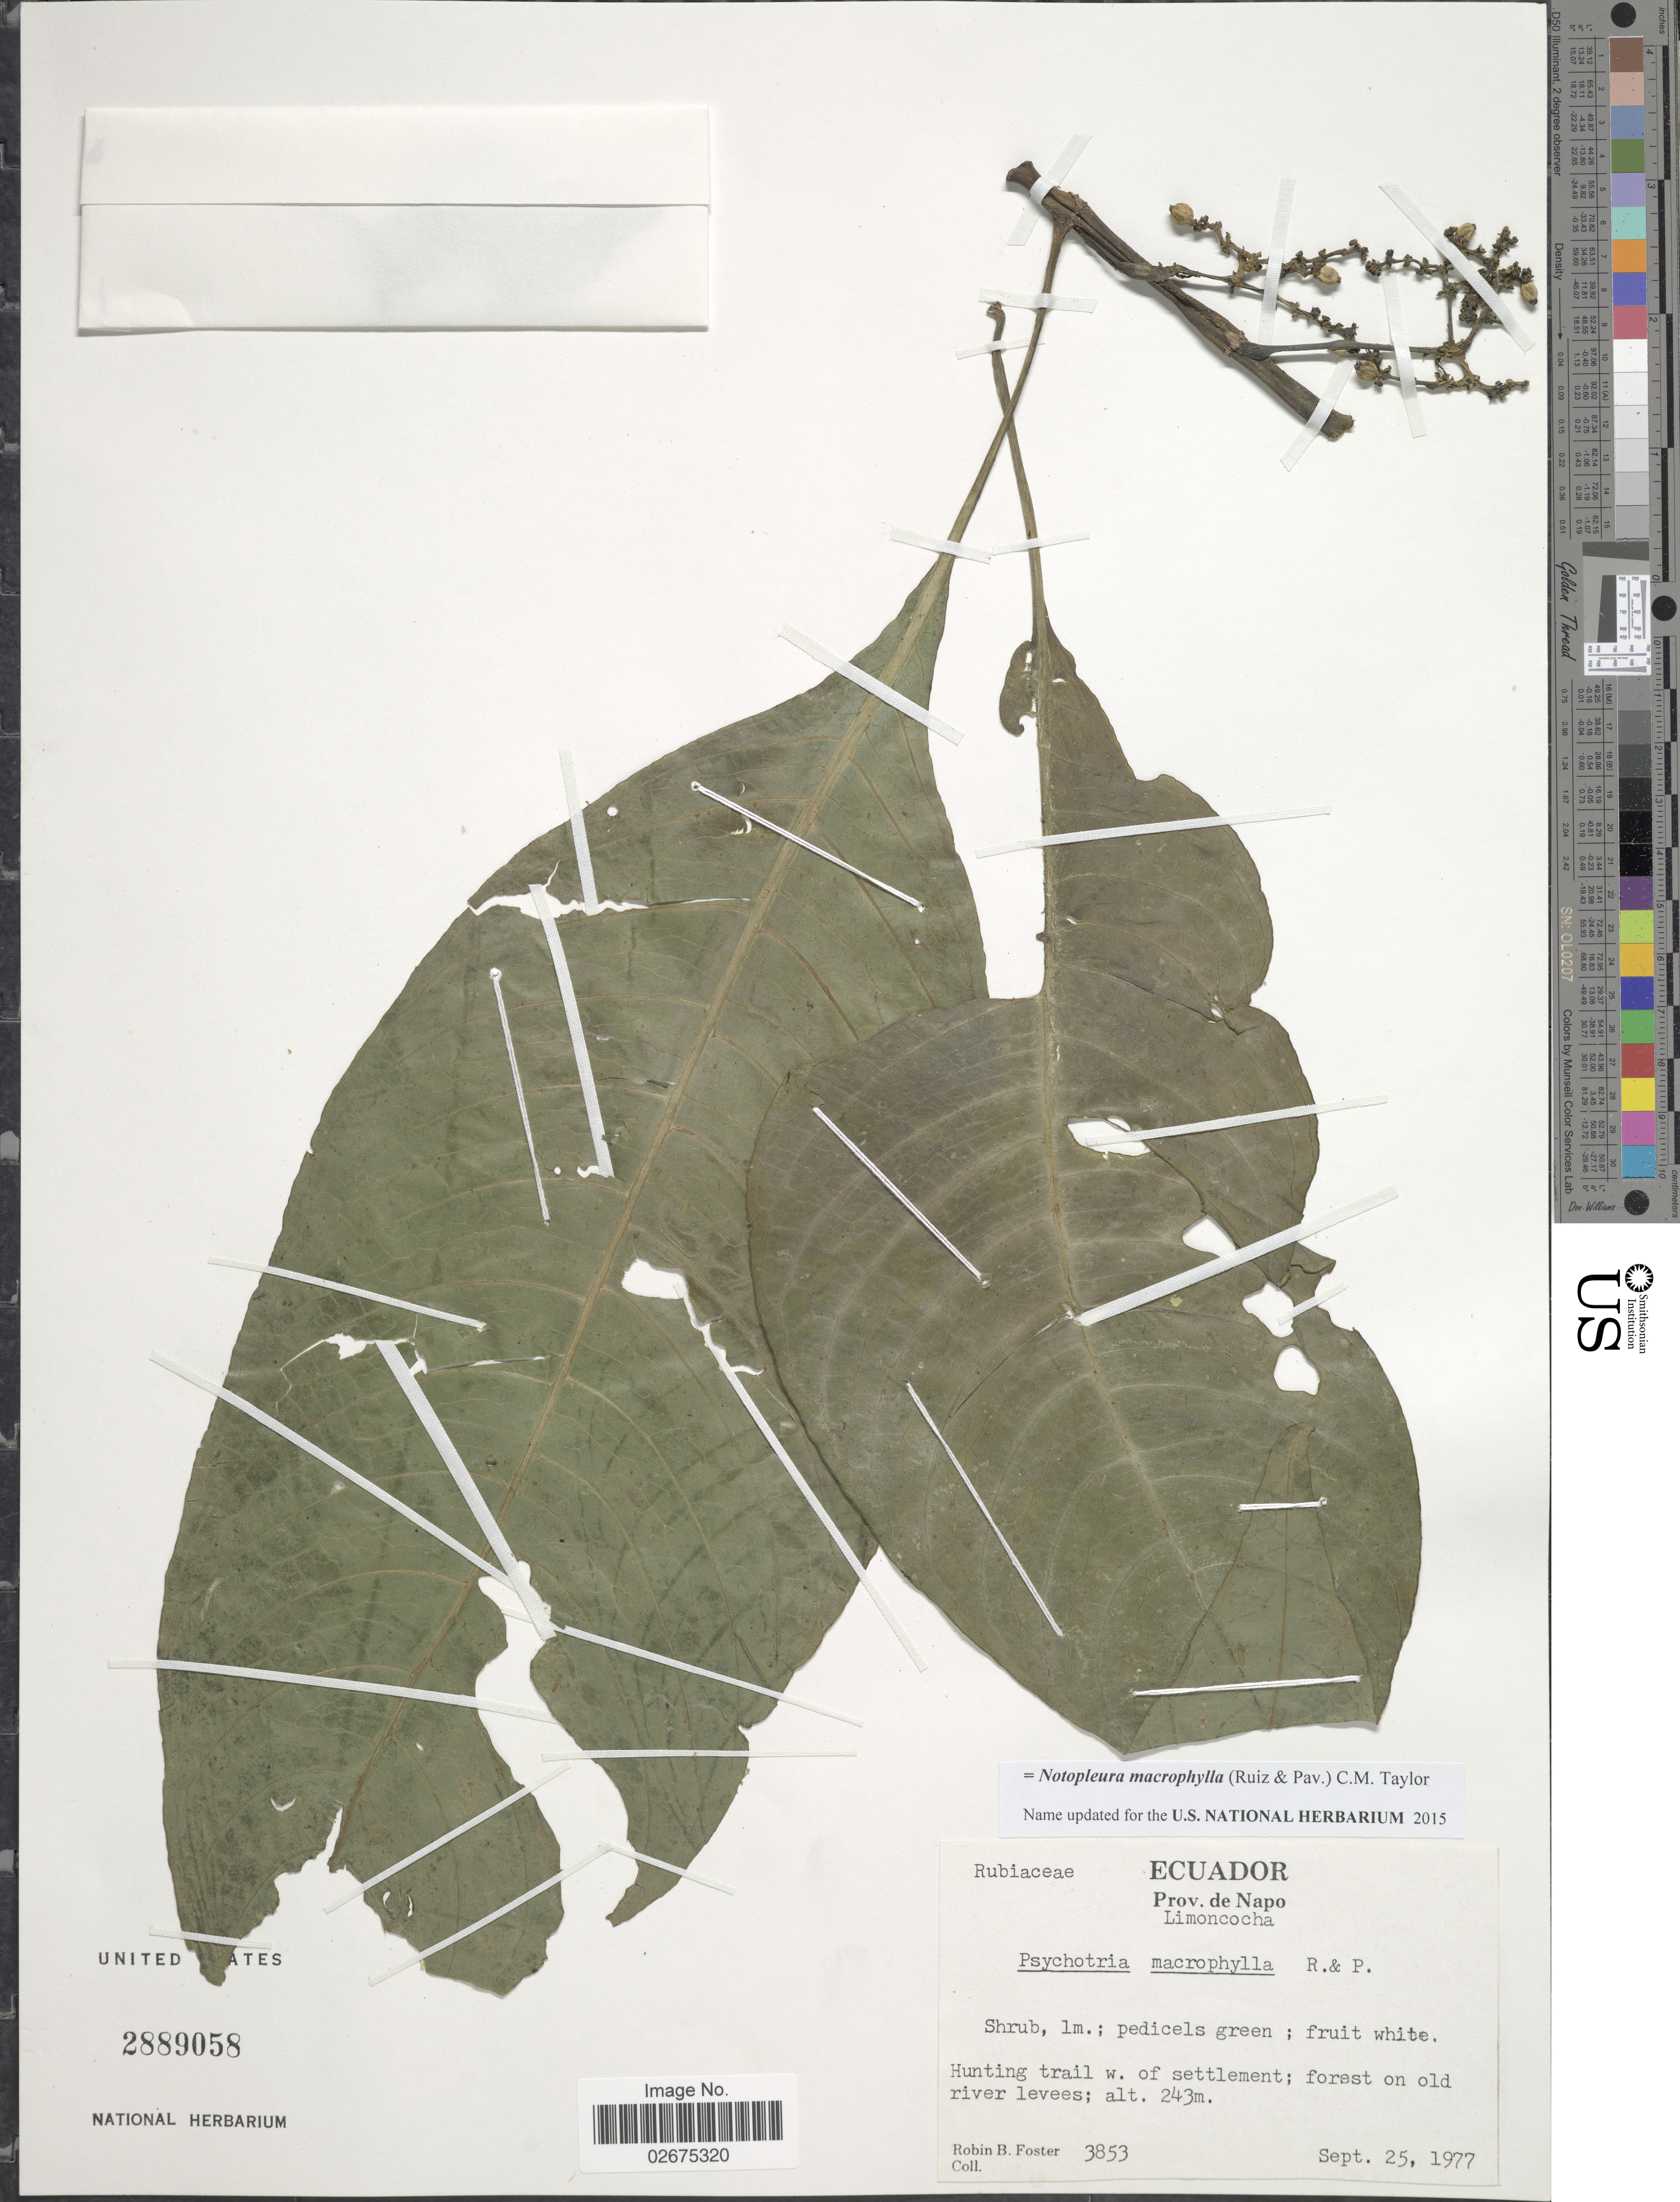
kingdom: Plantae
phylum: Tracheophyta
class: Magnoliopsida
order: Gentianales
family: Rubiaceae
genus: Notopleura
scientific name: Notopleura macrophylla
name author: (Ruiz & Pav.) C.M. Taylor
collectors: R. B. Foster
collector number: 3853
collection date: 1977-09-25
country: Ecuador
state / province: Napo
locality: Hunting trail w. of settlement; forest on old river levees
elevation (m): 243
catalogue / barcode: US 2889058